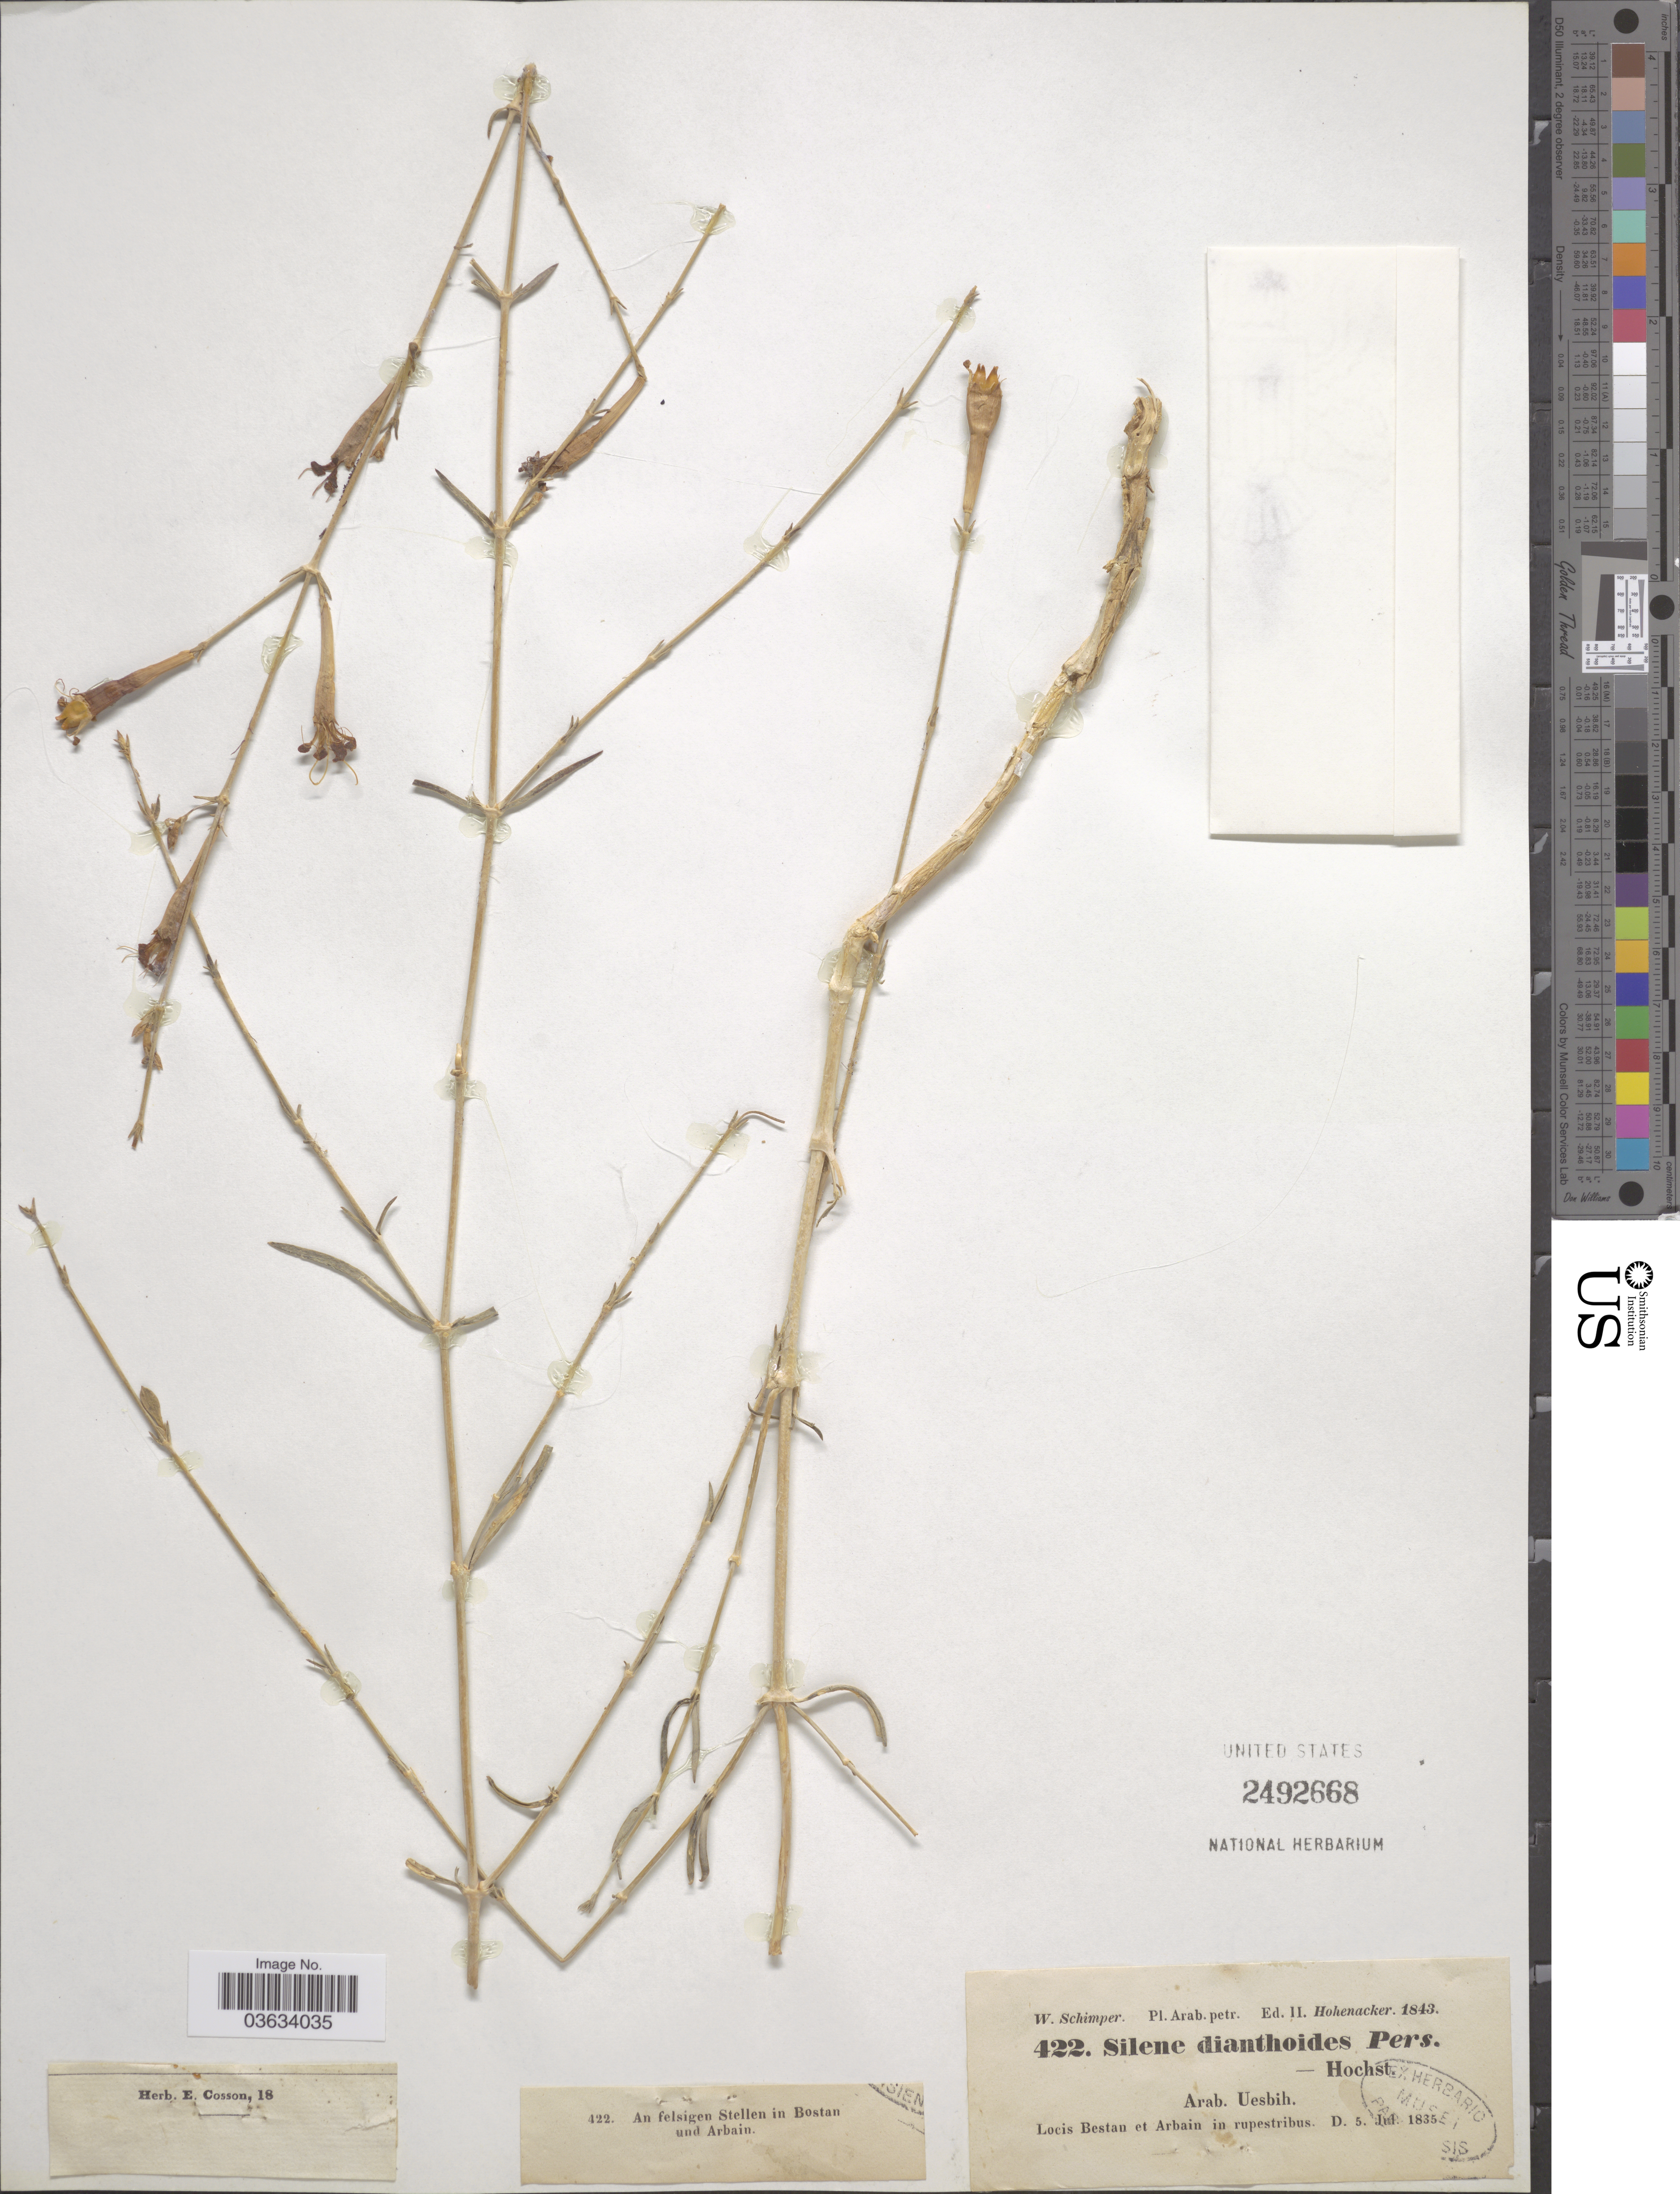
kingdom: Plantae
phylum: Tracheophyta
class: Magnoliopsida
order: Caryophyllales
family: Caryophyllaceae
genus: Silene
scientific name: Silene dianthoides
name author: Pers.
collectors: W. Schimper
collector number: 422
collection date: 1835-07-05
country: Syria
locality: Arab. petr. Arab. Uesbih. Locis Bestan et Arbain in rupestribus. [probably Sinai]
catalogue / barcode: US 2492668